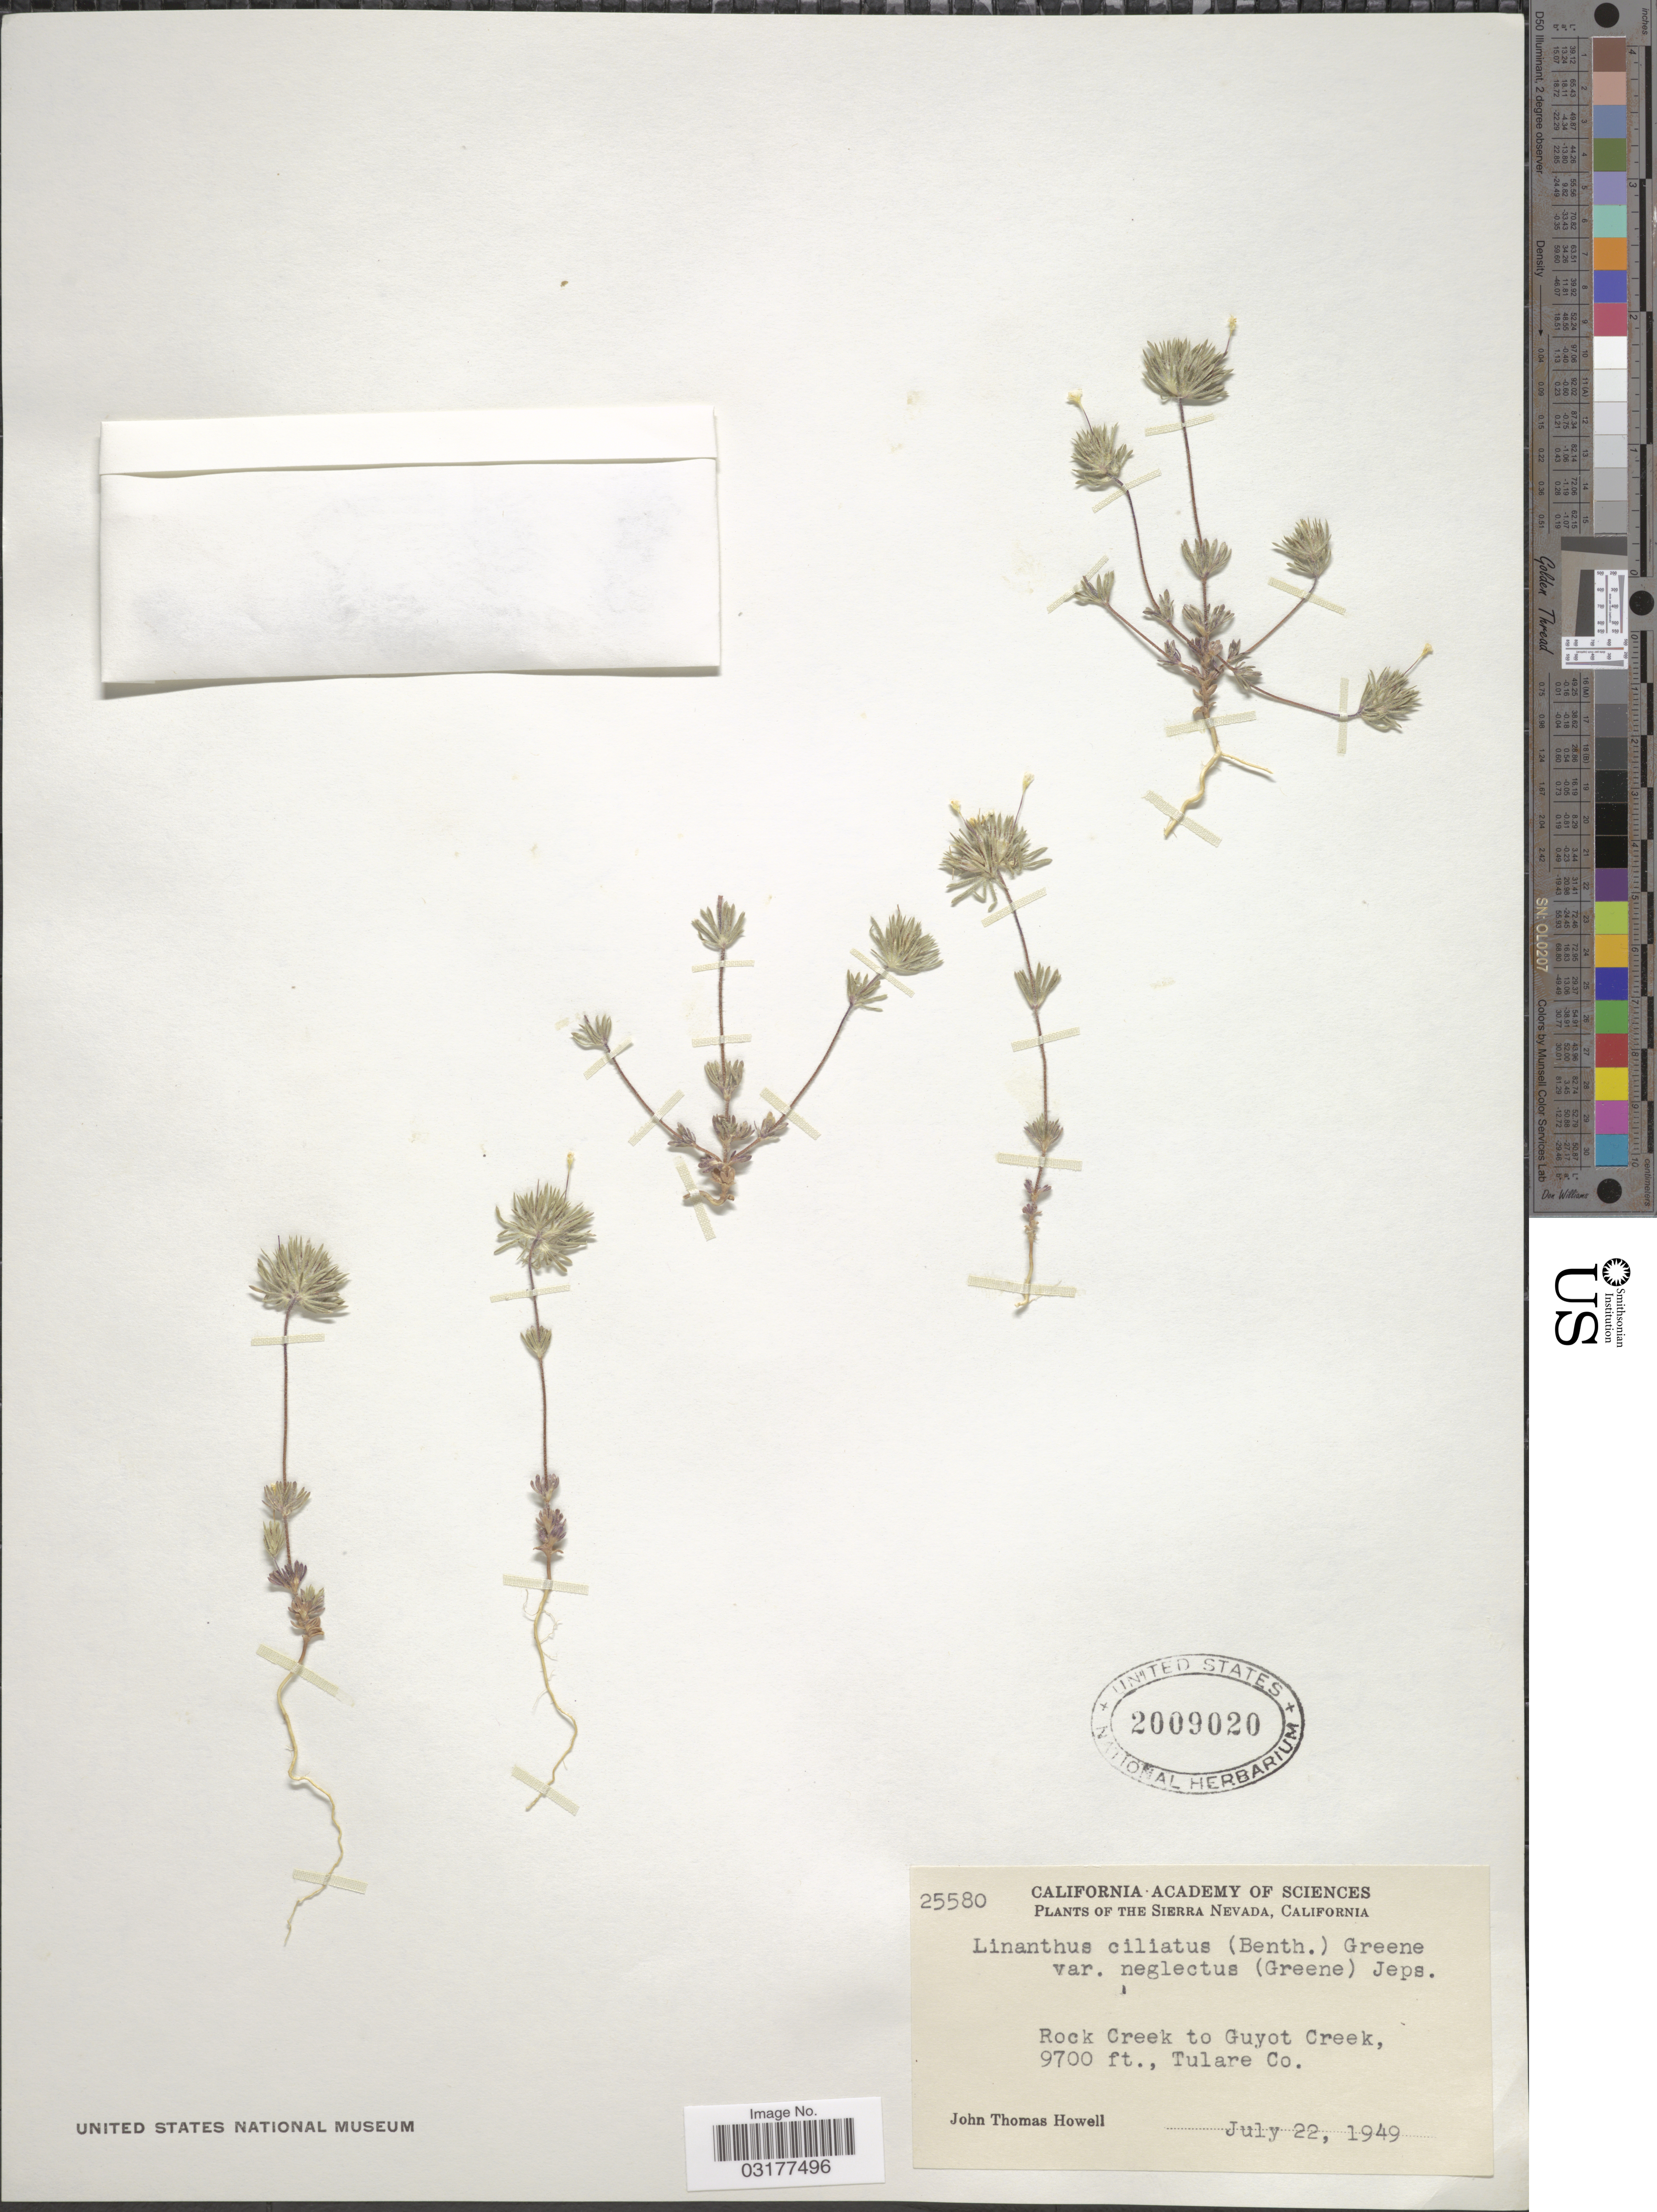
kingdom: Plantae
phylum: Tracheophyta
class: Magnoliopsida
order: Ericales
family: Polemoniaceae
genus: Leptosiphon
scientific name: Leptosiphon ciliatus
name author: (Benth.) Jeps.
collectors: J. T. Howell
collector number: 25580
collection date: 1949-07-22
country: United States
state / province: California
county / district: Tulare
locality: Sierra Nevada. Rock Creek to Guyot Creek, Tulare Co.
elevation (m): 2957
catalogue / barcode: US 2009020